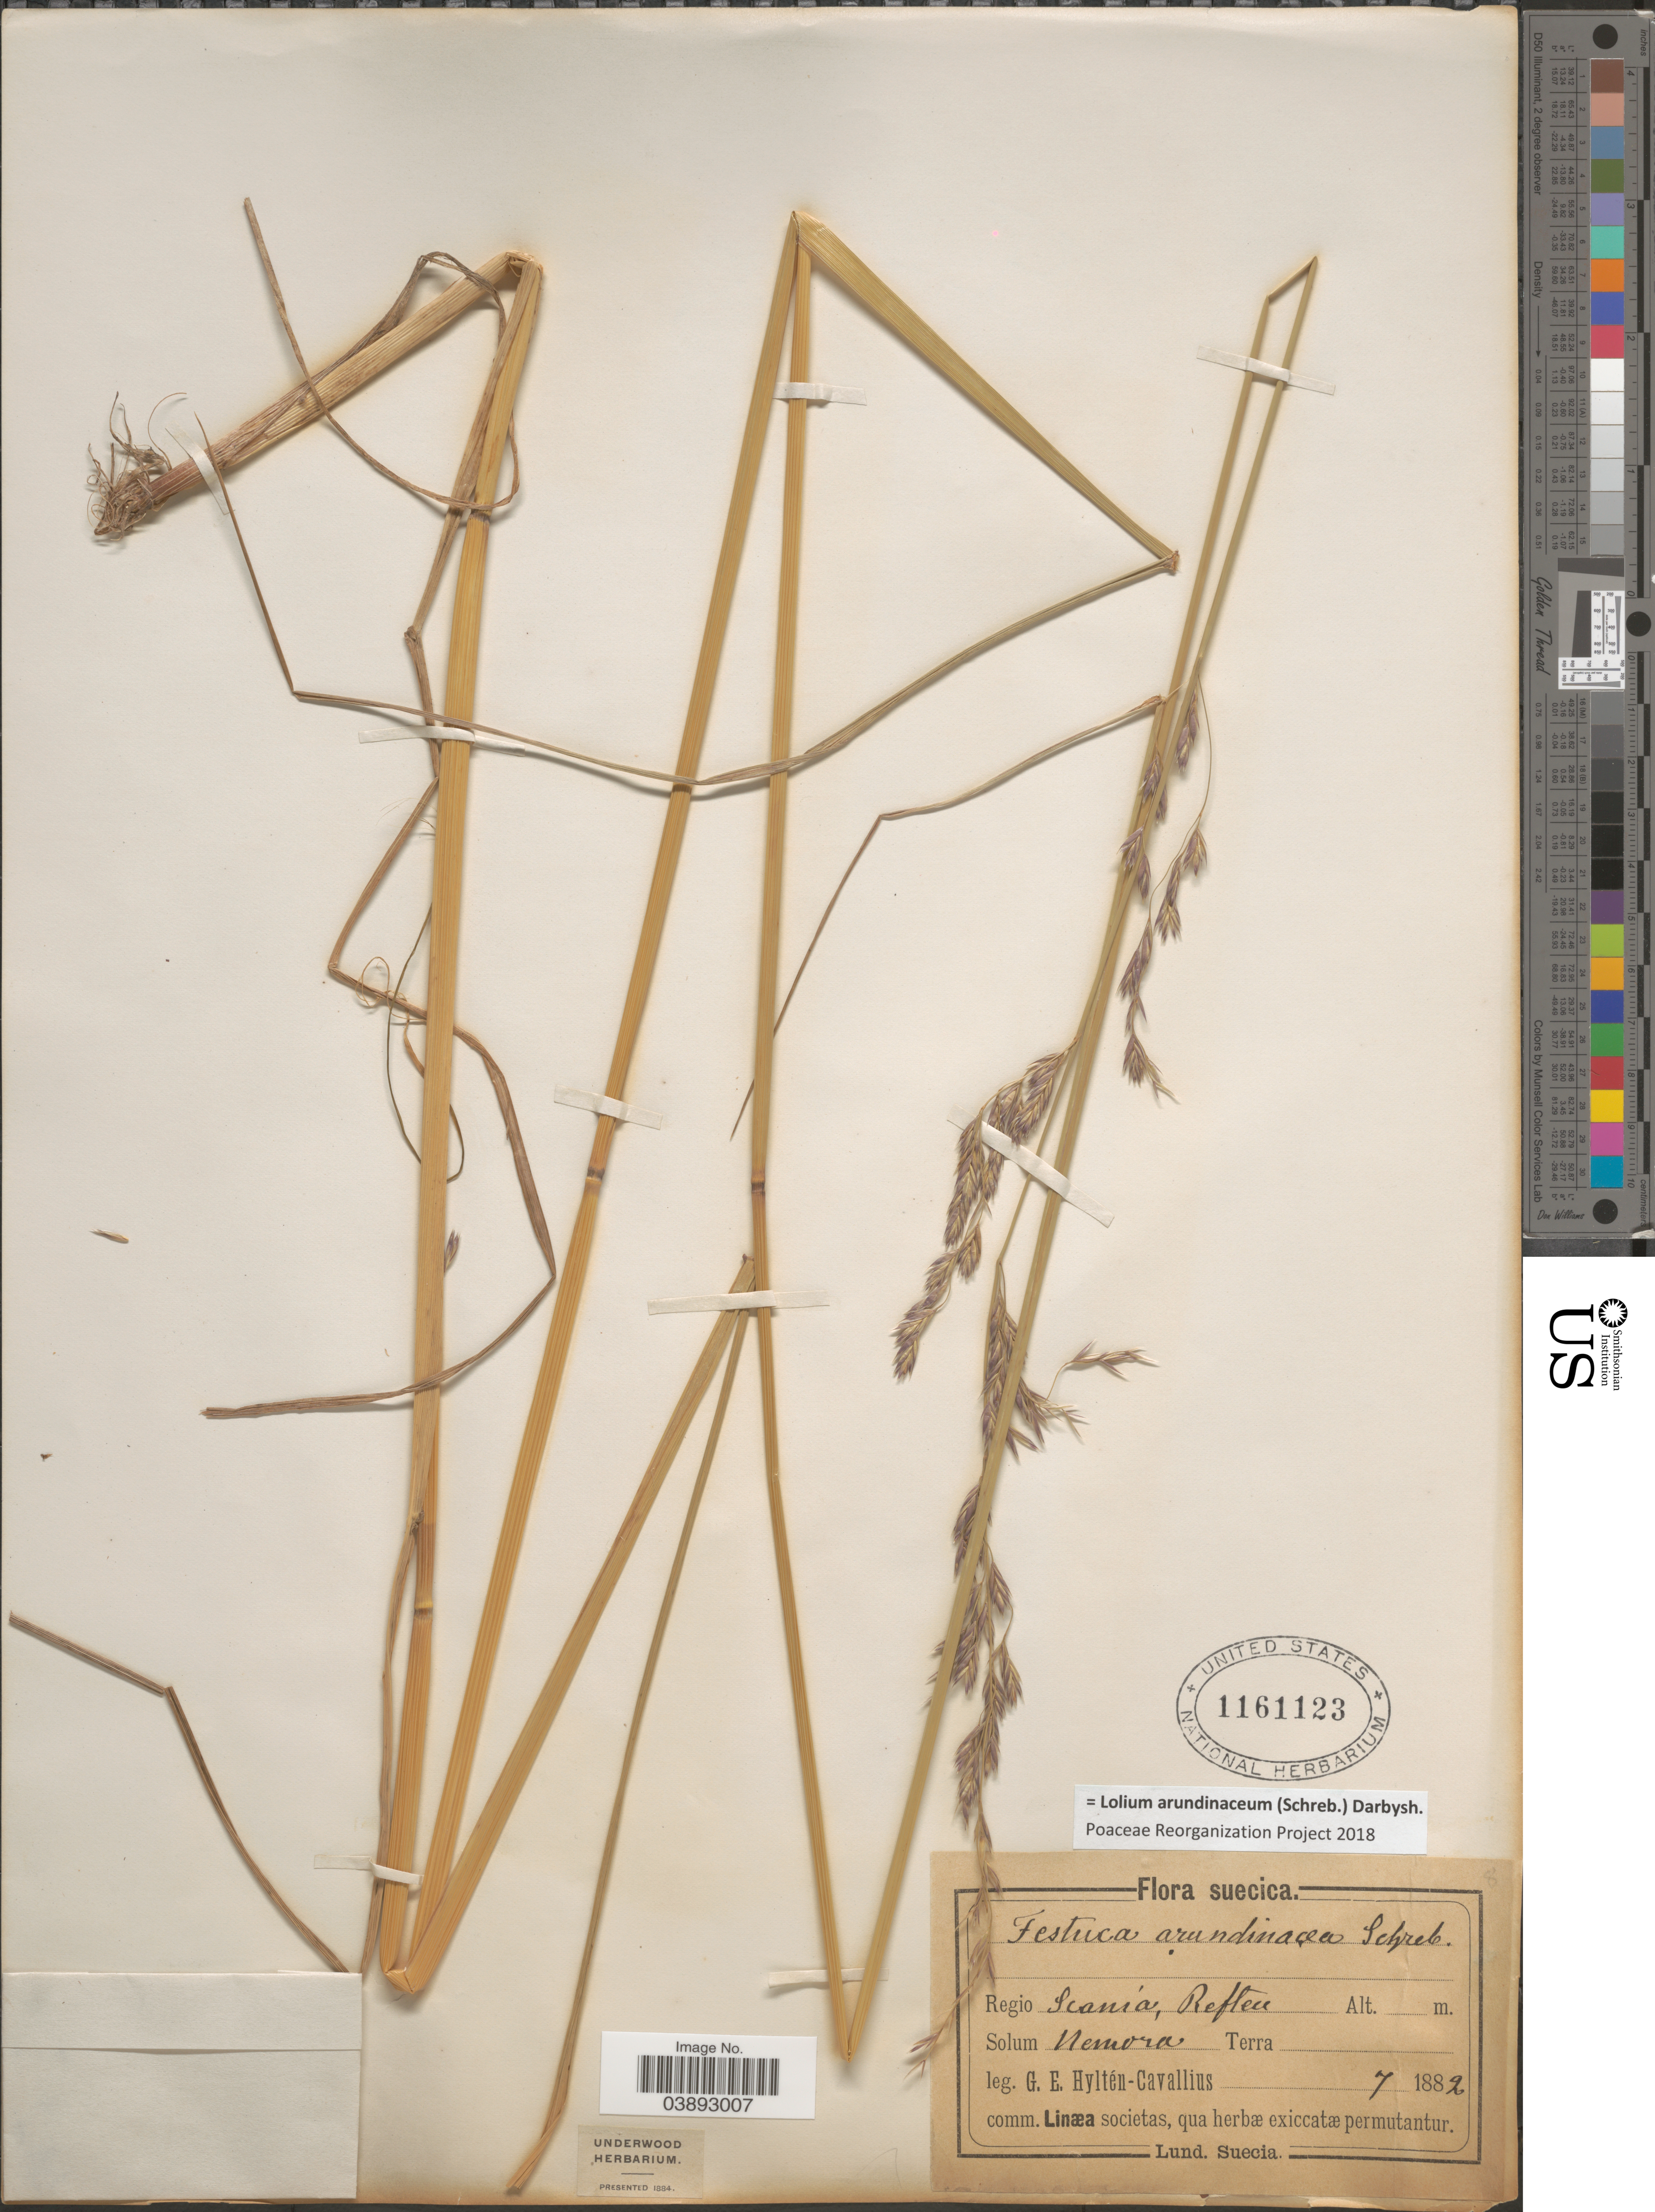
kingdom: Plantae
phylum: Tracheophyta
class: Liliopsida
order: Poales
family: Poaceae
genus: Lolium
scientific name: Lolium arundinaceum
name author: (Schreb.) Darbysh.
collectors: G. Hyltén-Cavallius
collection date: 1882-07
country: Sweden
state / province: Skåne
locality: Suecica. Regio Scania, Reften. Solum Nemora Terra.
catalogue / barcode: US 1161123